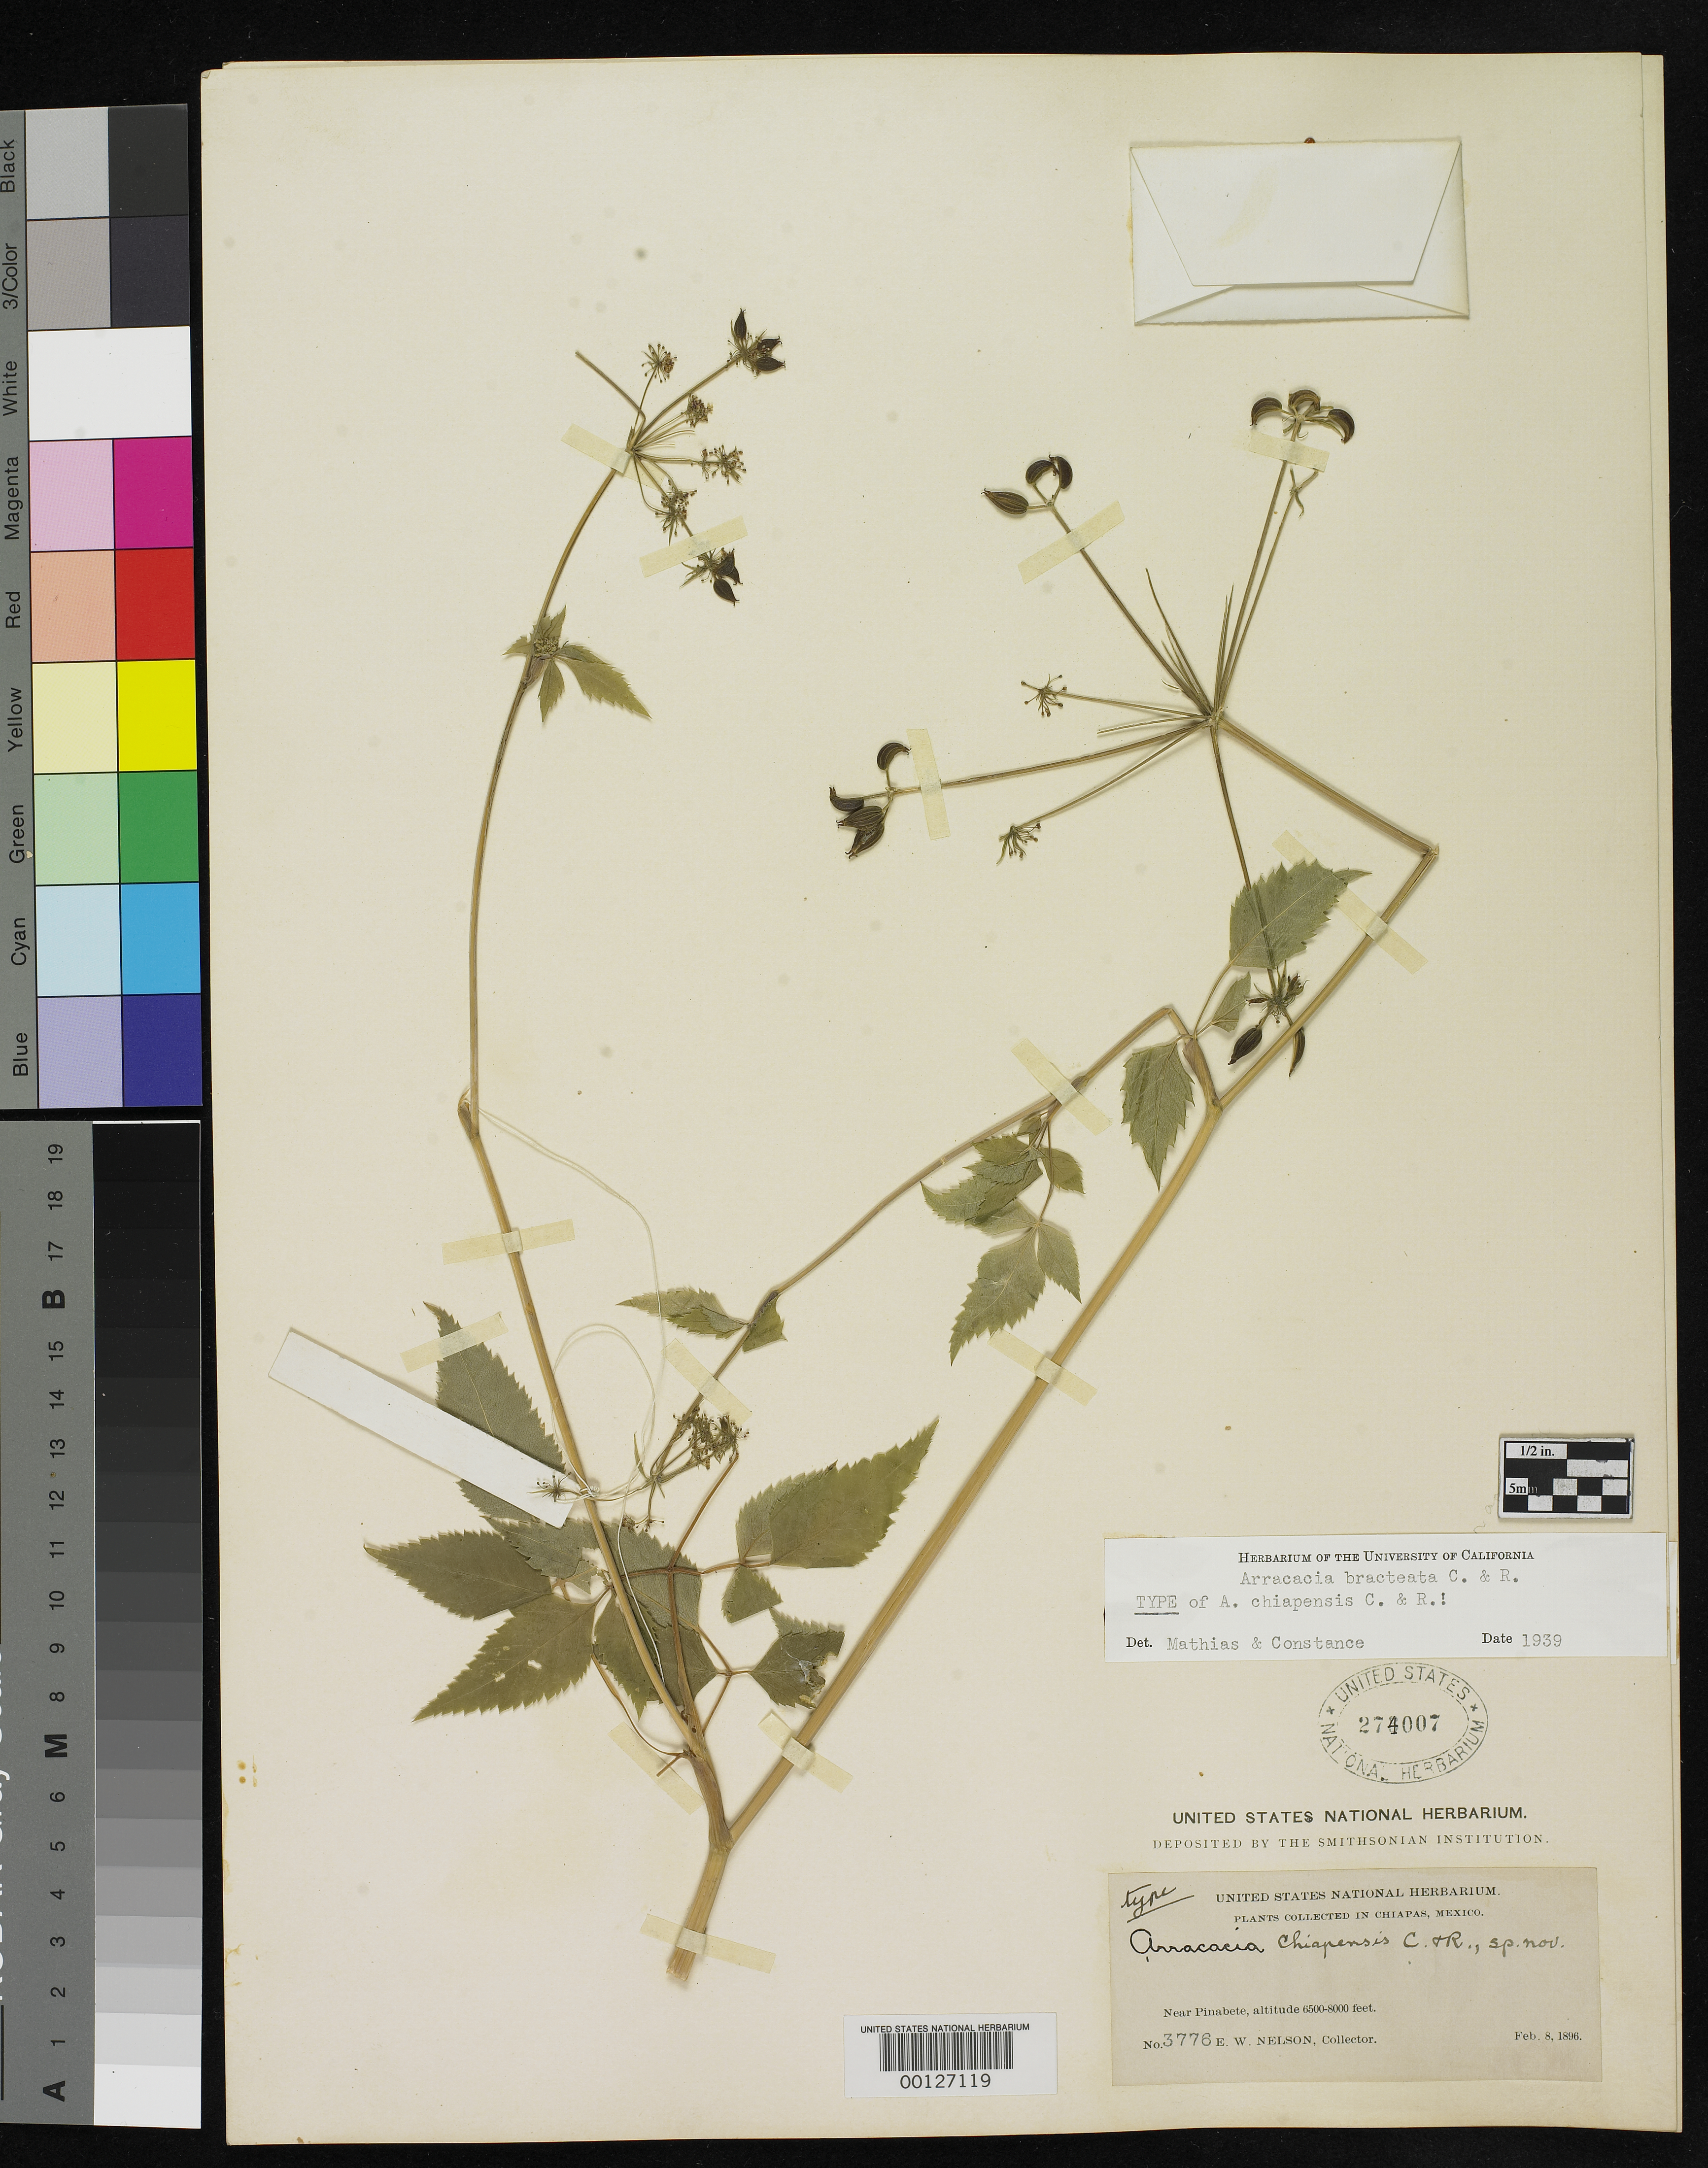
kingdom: Plantae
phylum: Tracheophyta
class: Magnoliopsida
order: Apiales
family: Apiaceae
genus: Arracacia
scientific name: Arracacia chiapensis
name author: J.M. Coult. & Rose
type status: Holotype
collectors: E. W. Nelson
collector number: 3776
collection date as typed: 08 Feb 1896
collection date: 1896-02-08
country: Mexico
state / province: Chiapas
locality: Near Pinabete.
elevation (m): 1981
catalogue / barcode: US 274007